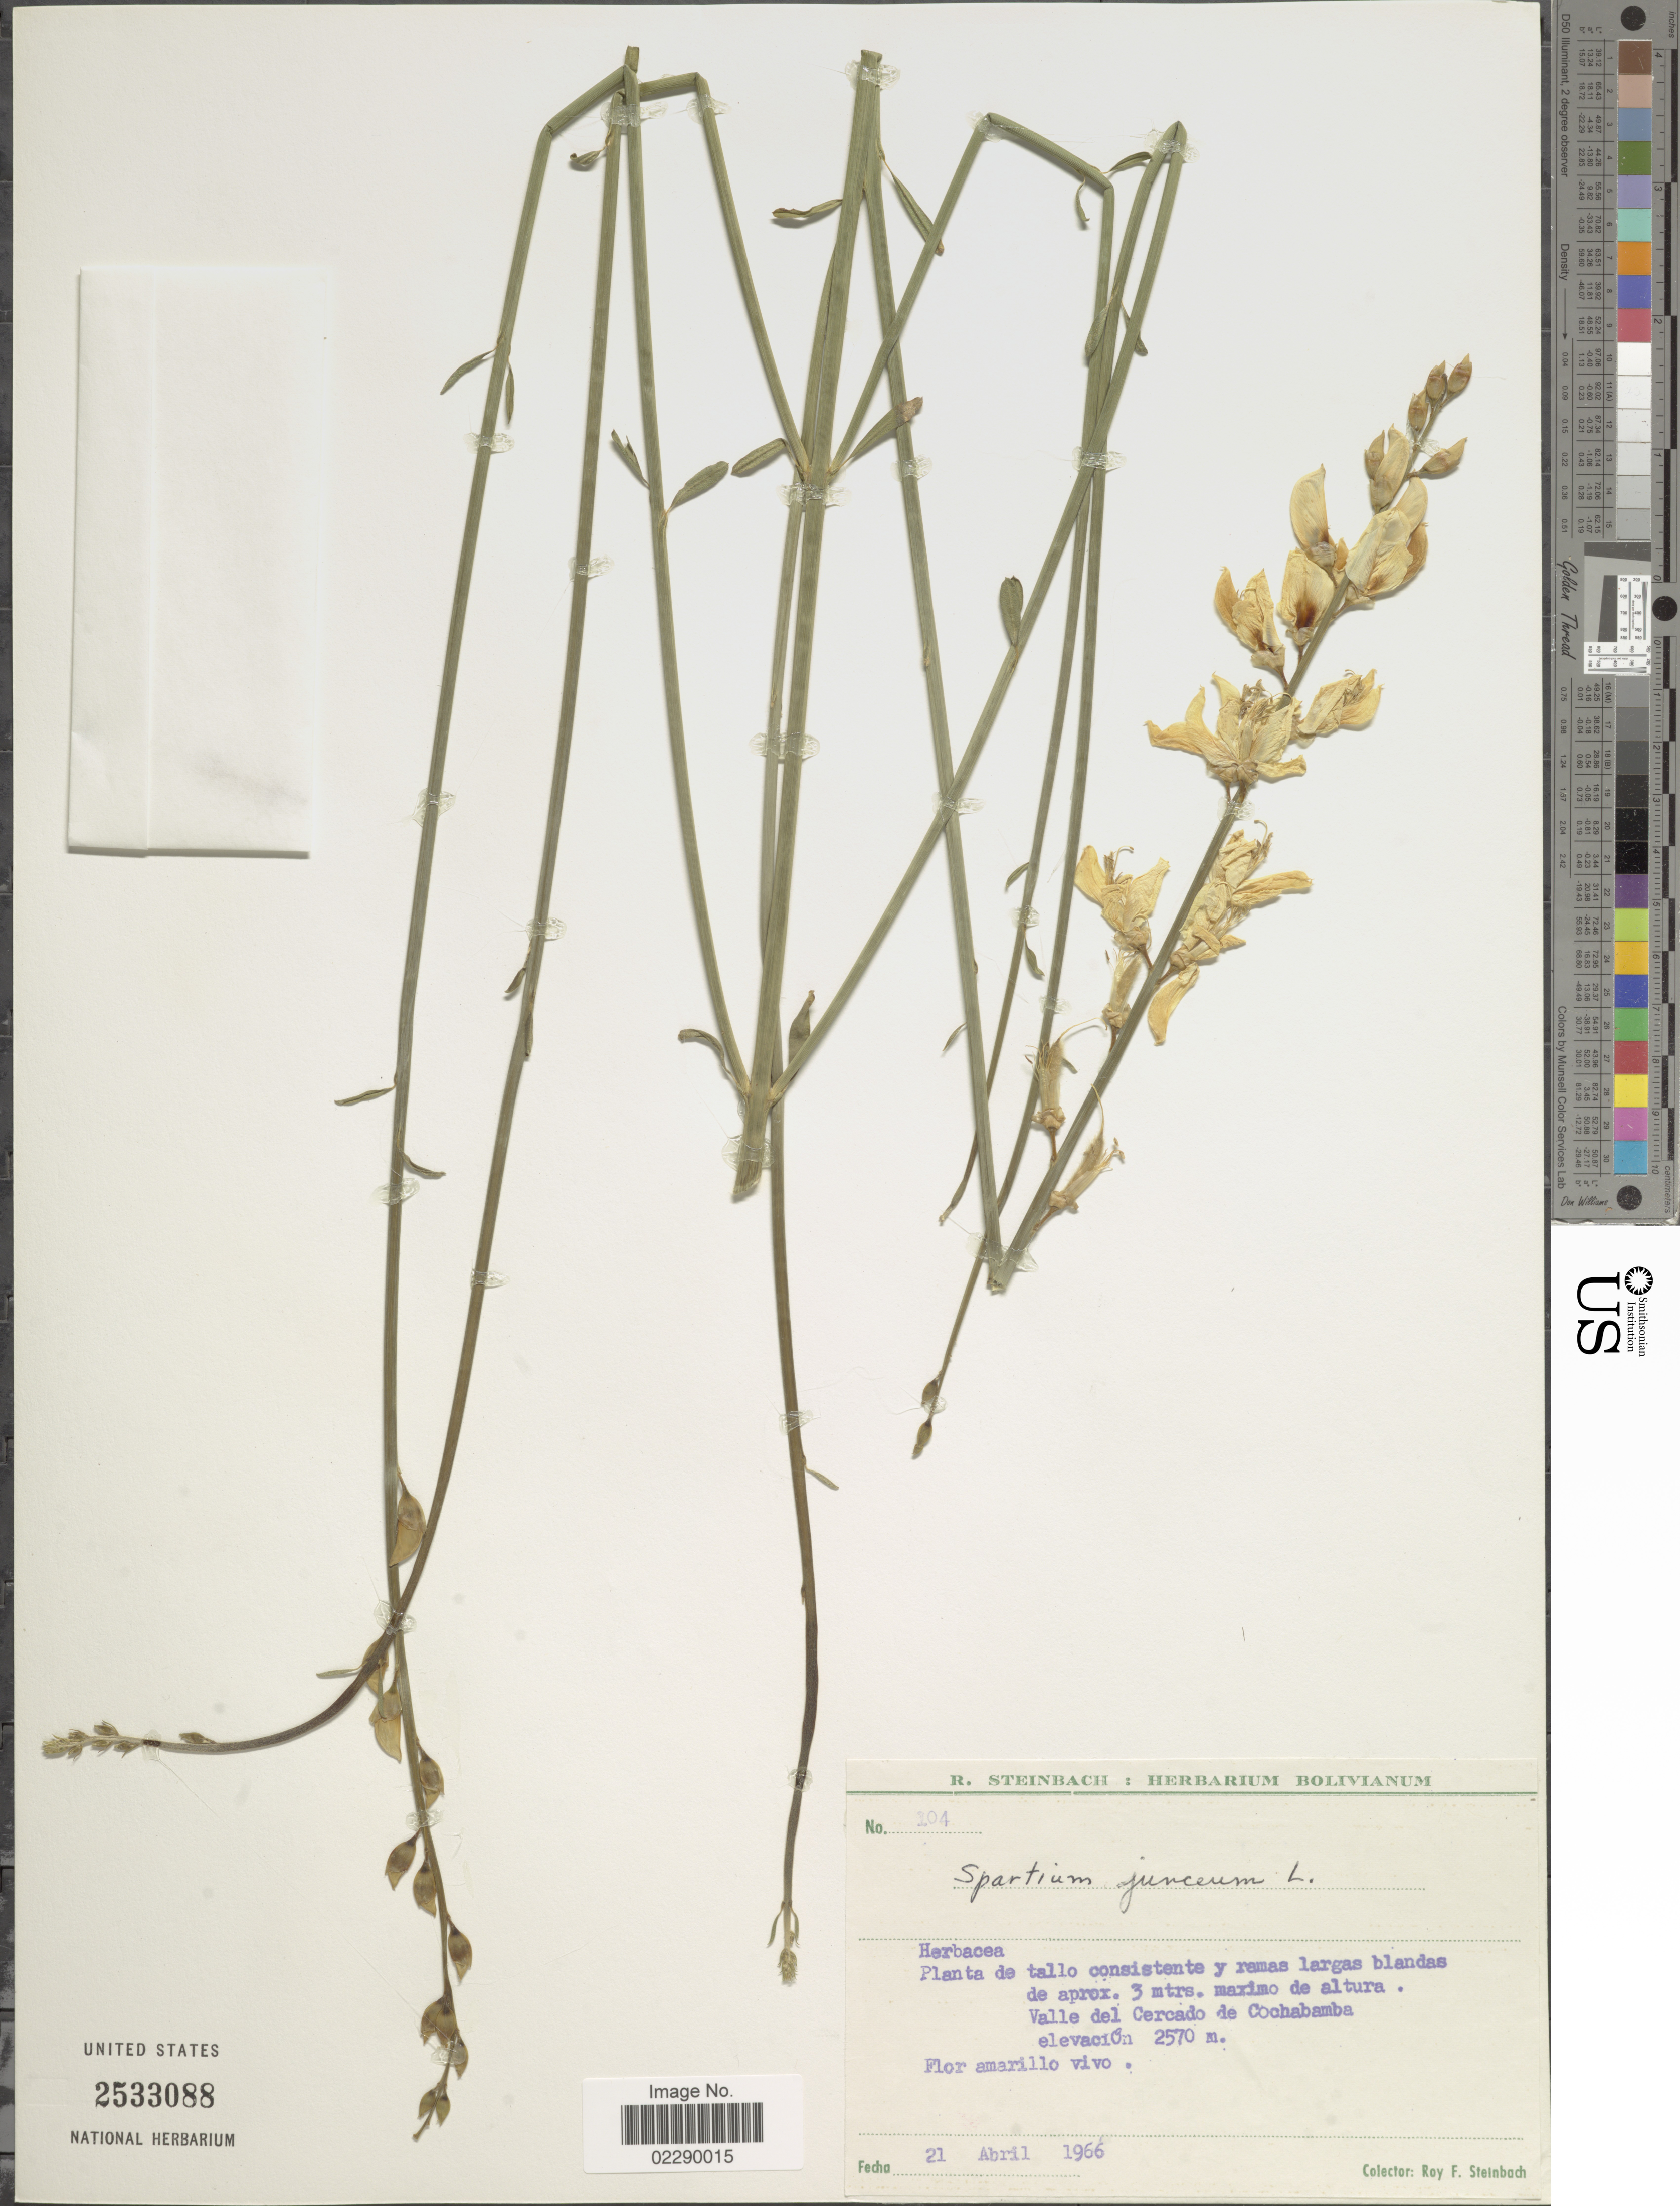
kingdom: Plantae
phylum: Tracheophyta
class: Magnoliopsida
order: Fabales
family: Fabaceae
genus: Spartium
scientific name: Spartium junceum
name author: L.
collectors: R. F. Steinbach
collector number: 104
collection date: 1966-04-21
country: Bolivia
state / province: Cochabamba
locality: Valle del Cercado de Cochabamba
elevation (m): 2570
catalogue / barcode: US 2533088